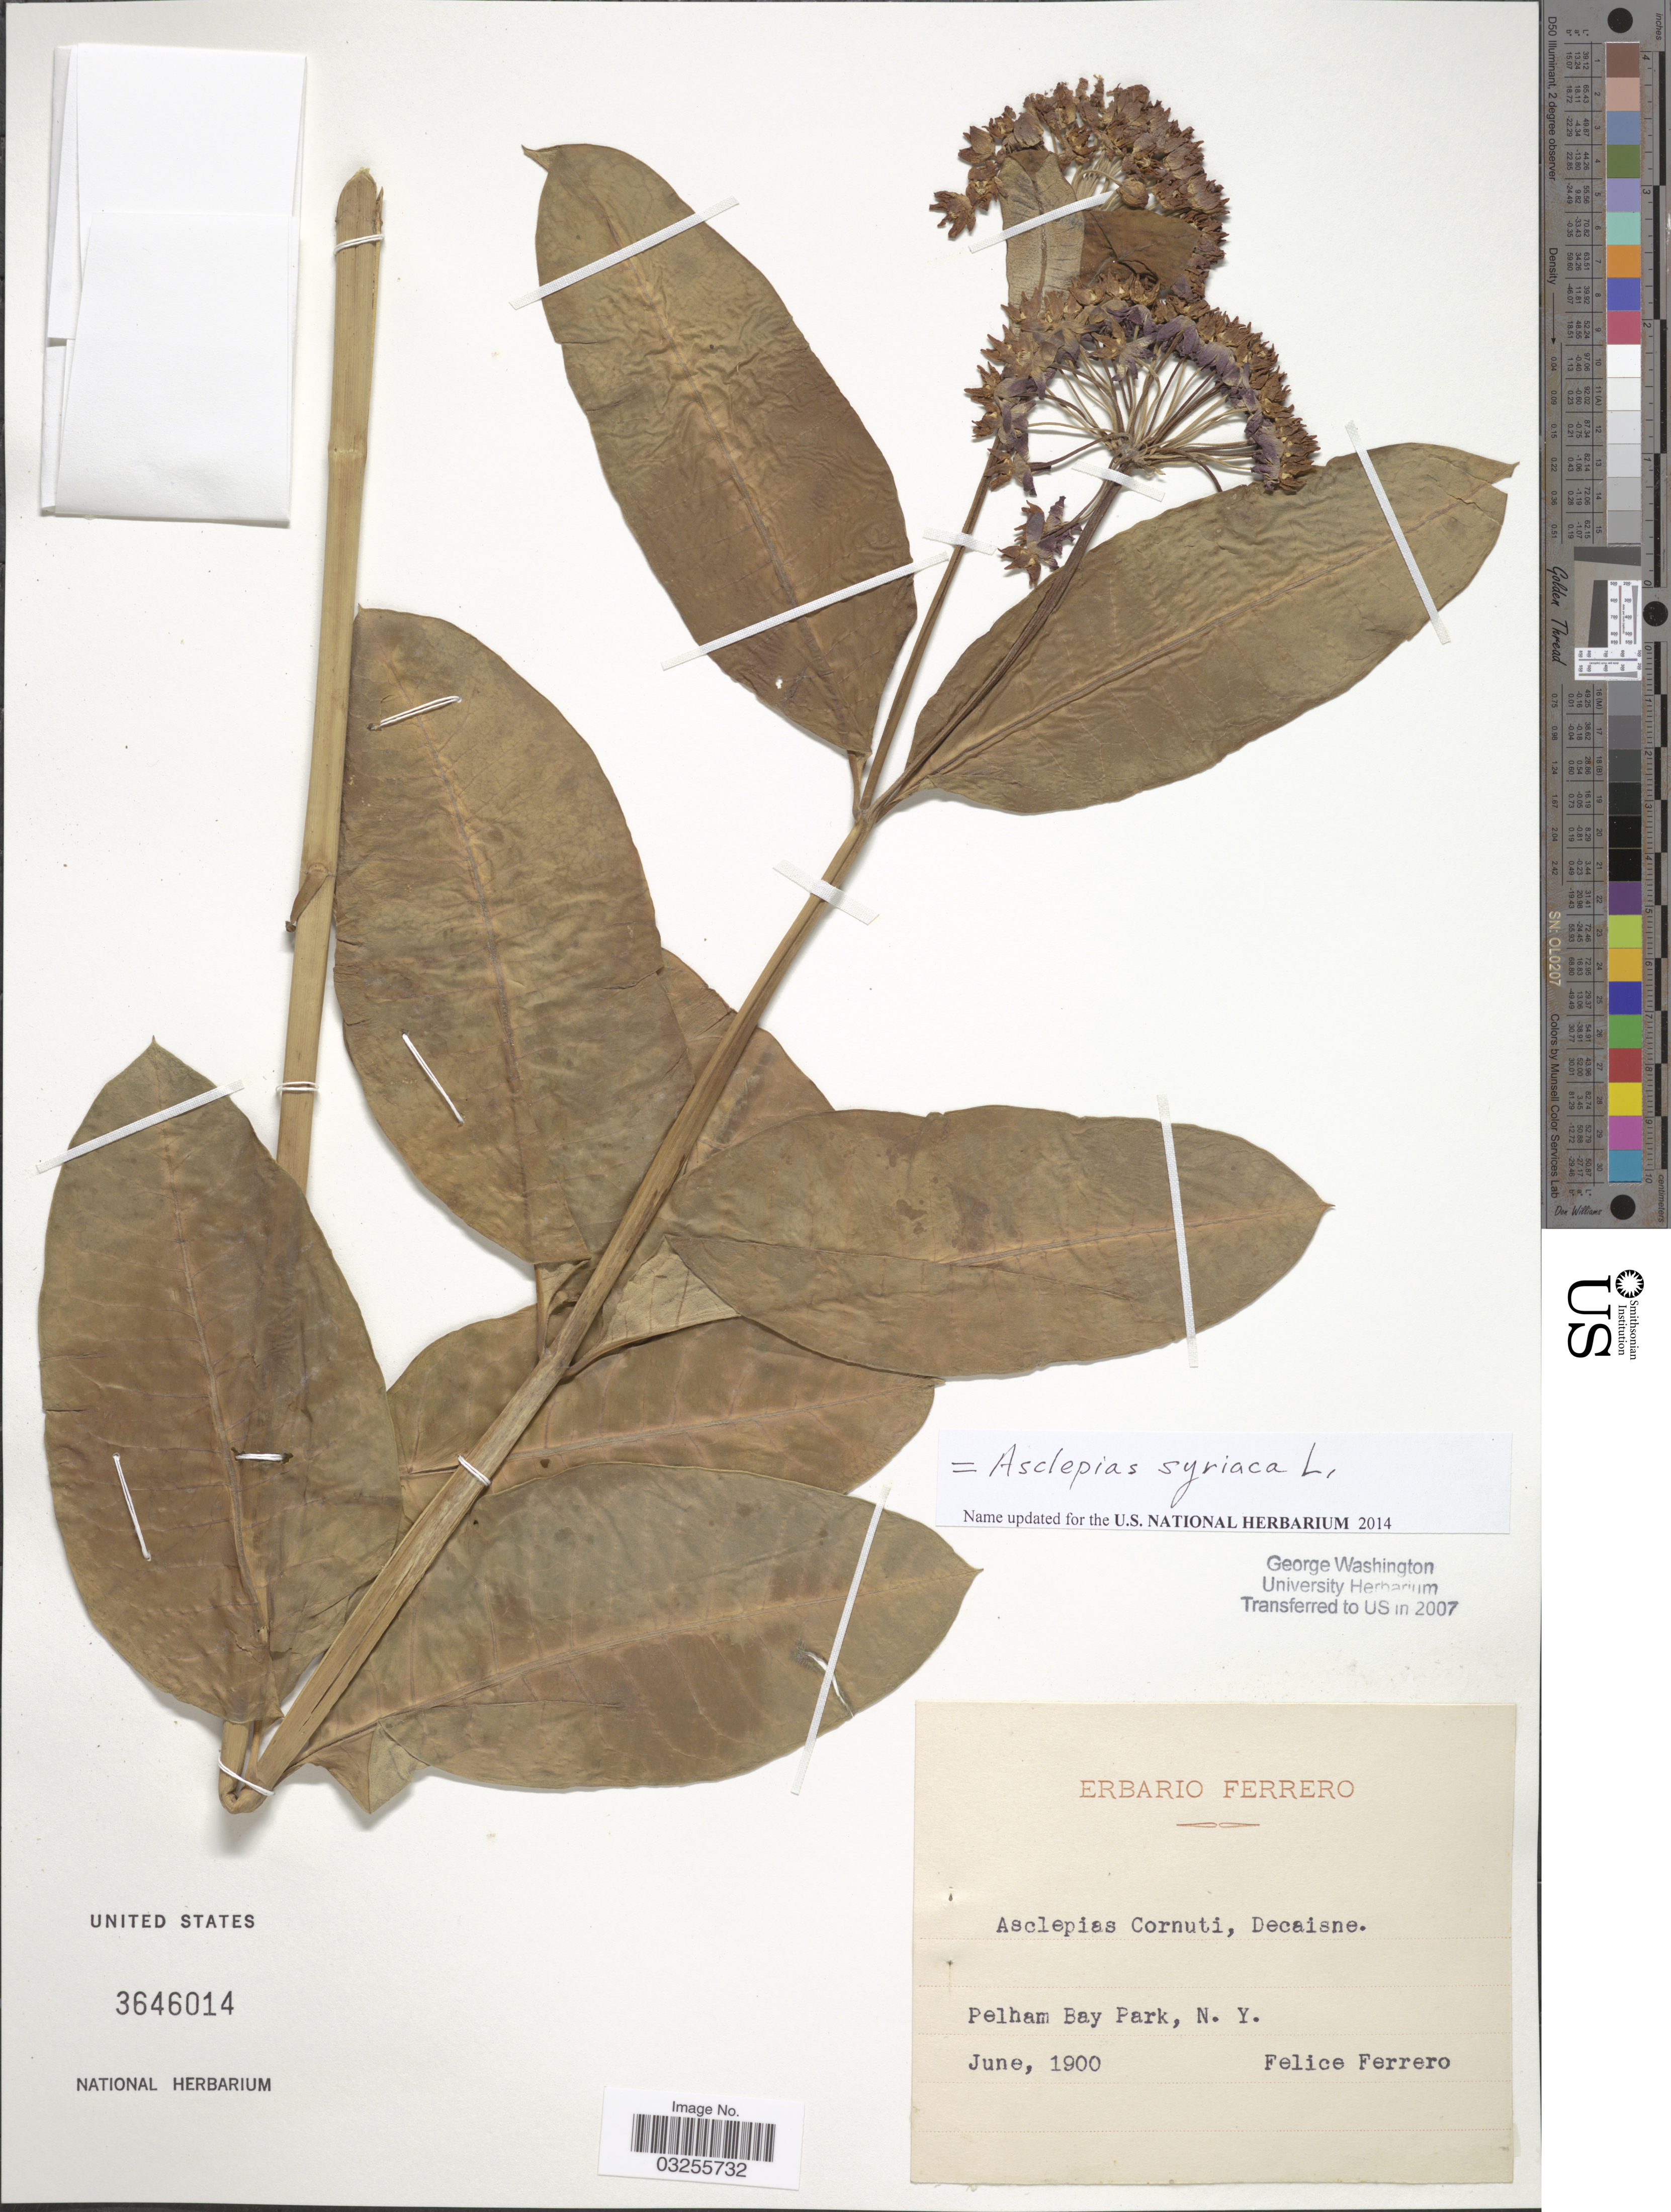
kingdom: Plantae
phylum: Tracheophyta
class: Magnoliopsida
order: Gentianales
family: Apocynaceae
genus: Asclepias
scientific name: Asclepias syriaca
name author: L.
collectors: F. Ferrero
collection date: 1900-06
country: United States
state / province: New York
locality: Pelham Bay Park.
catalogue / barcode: US 3646014